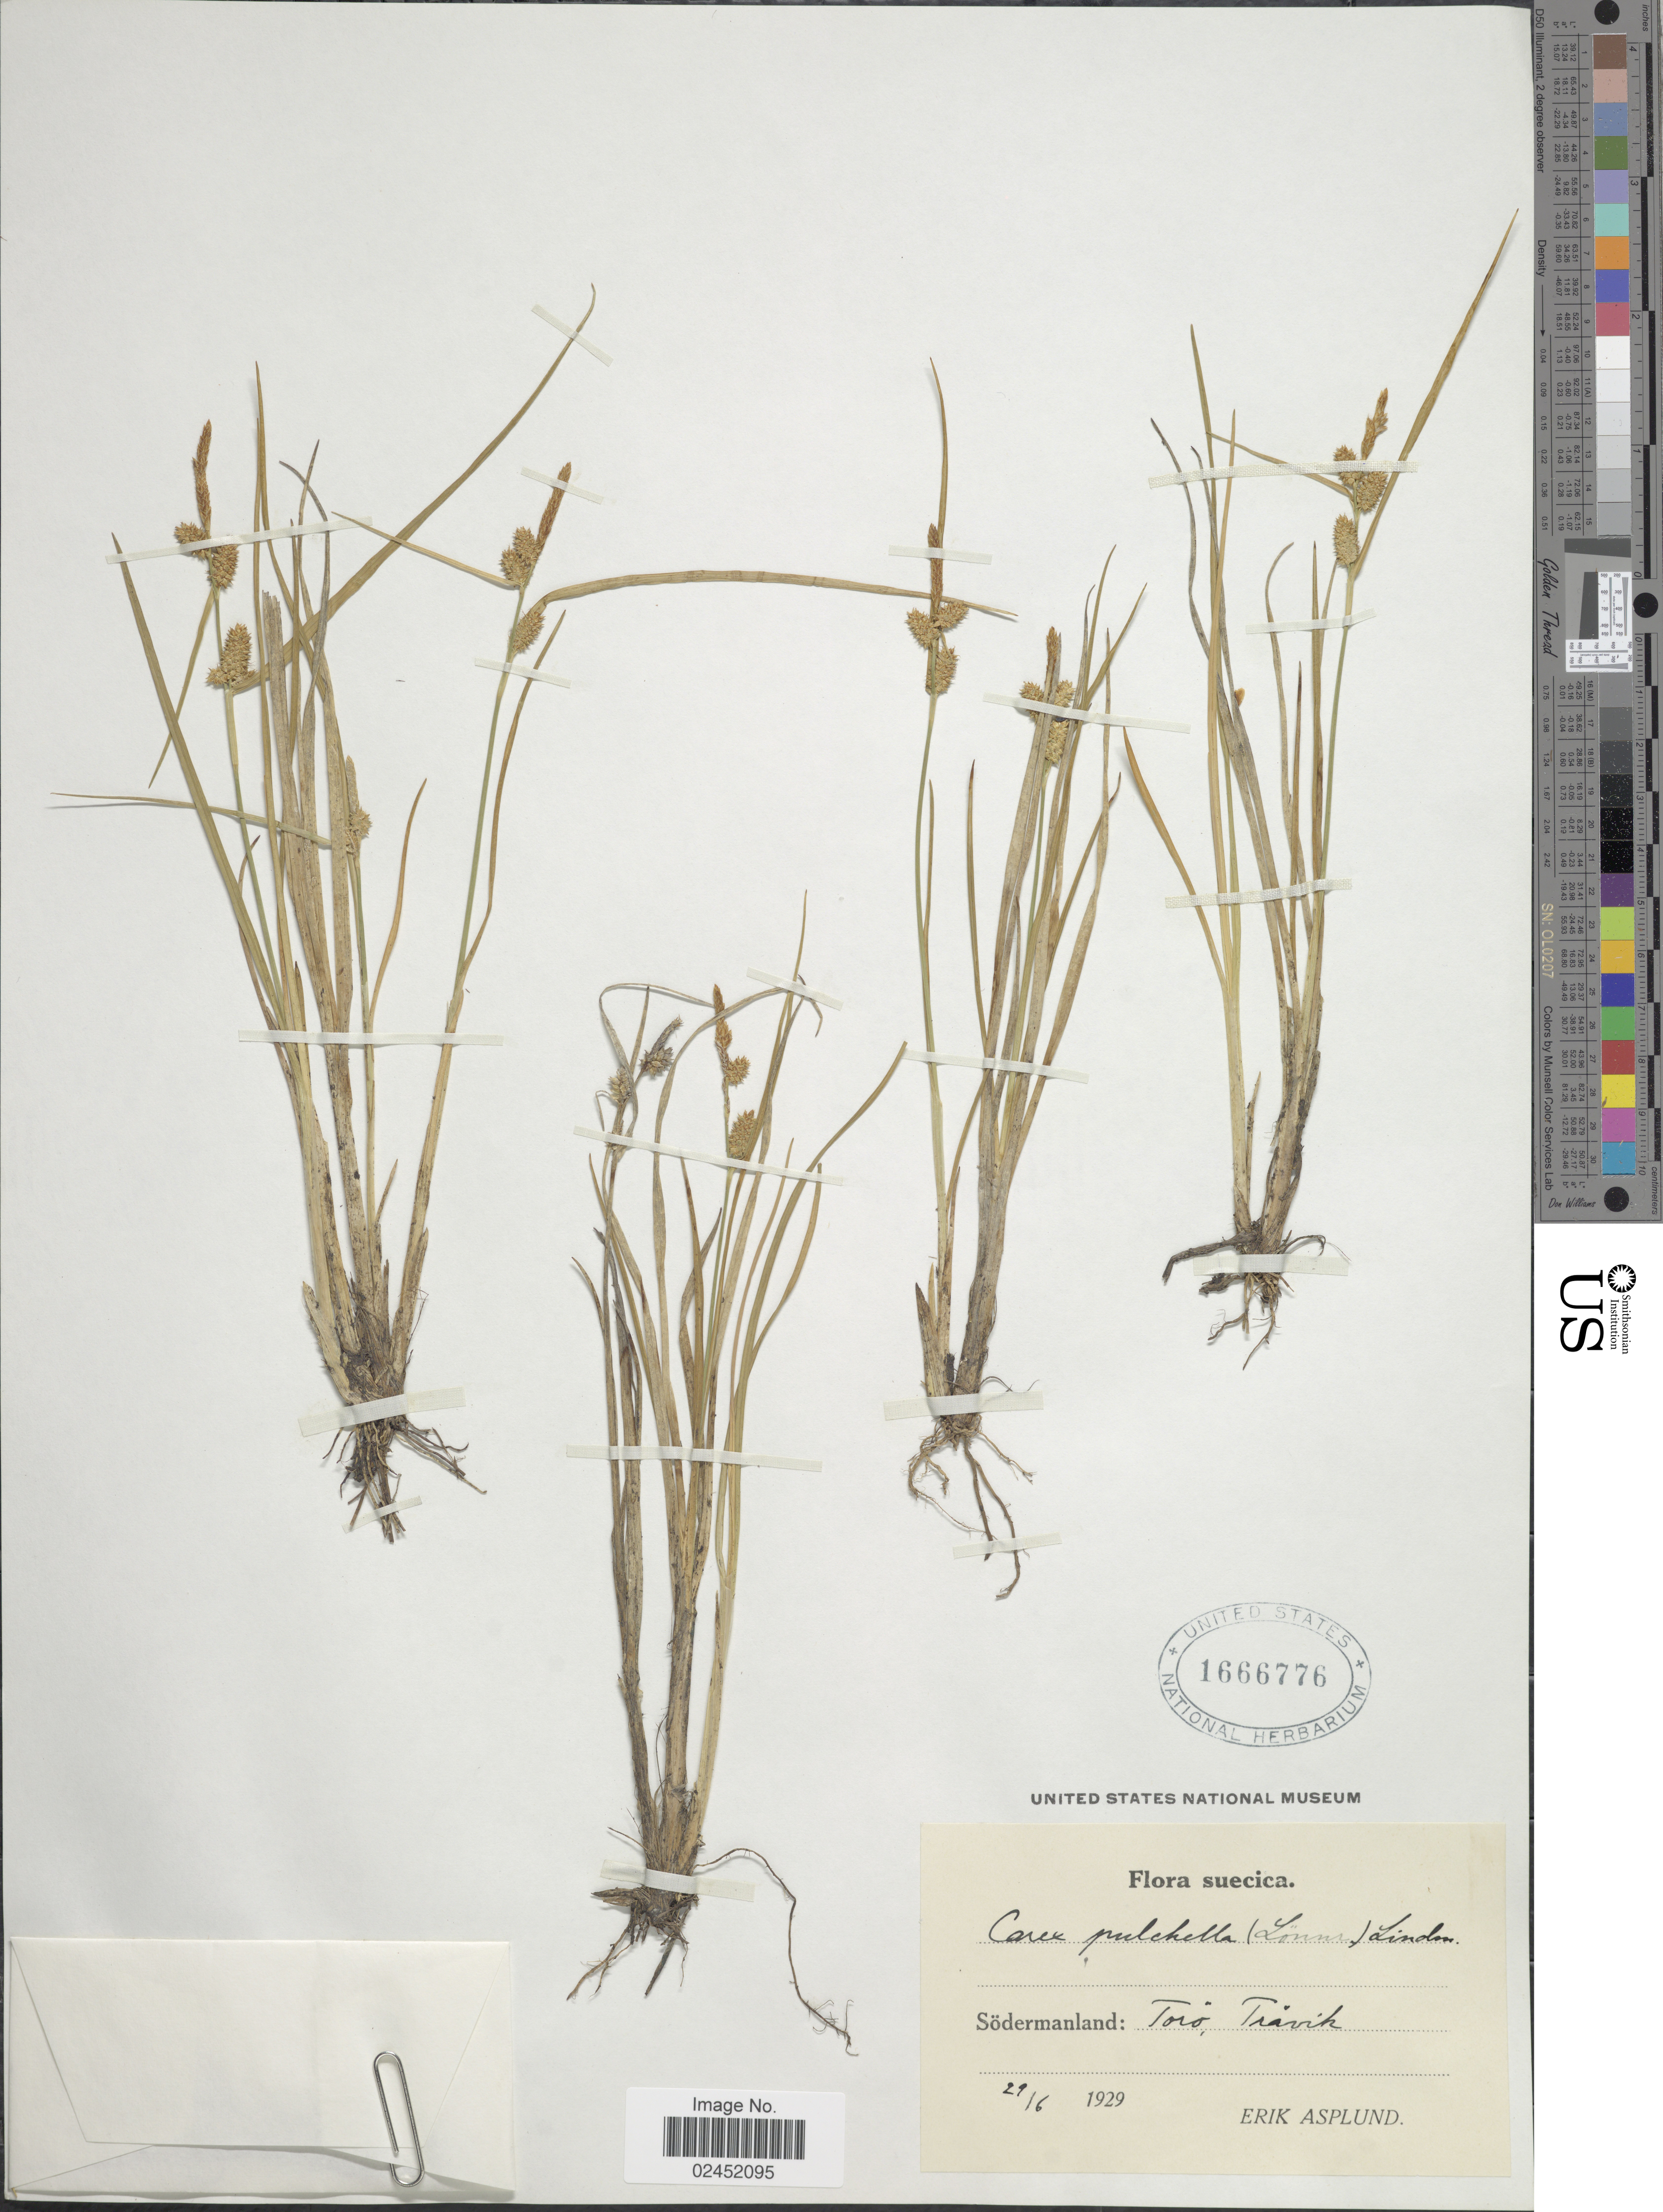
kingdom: Plantae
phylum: Tracheophyta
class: Liliopsida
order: Poales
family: Cyperaceae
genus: Carex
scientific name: Carex oederi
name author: Retz.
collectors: E. Asplund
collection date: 1929-06-29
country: Sweden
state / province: Sodermanland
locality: Södermanland: Torö, Trävik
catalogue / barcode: US 1666776